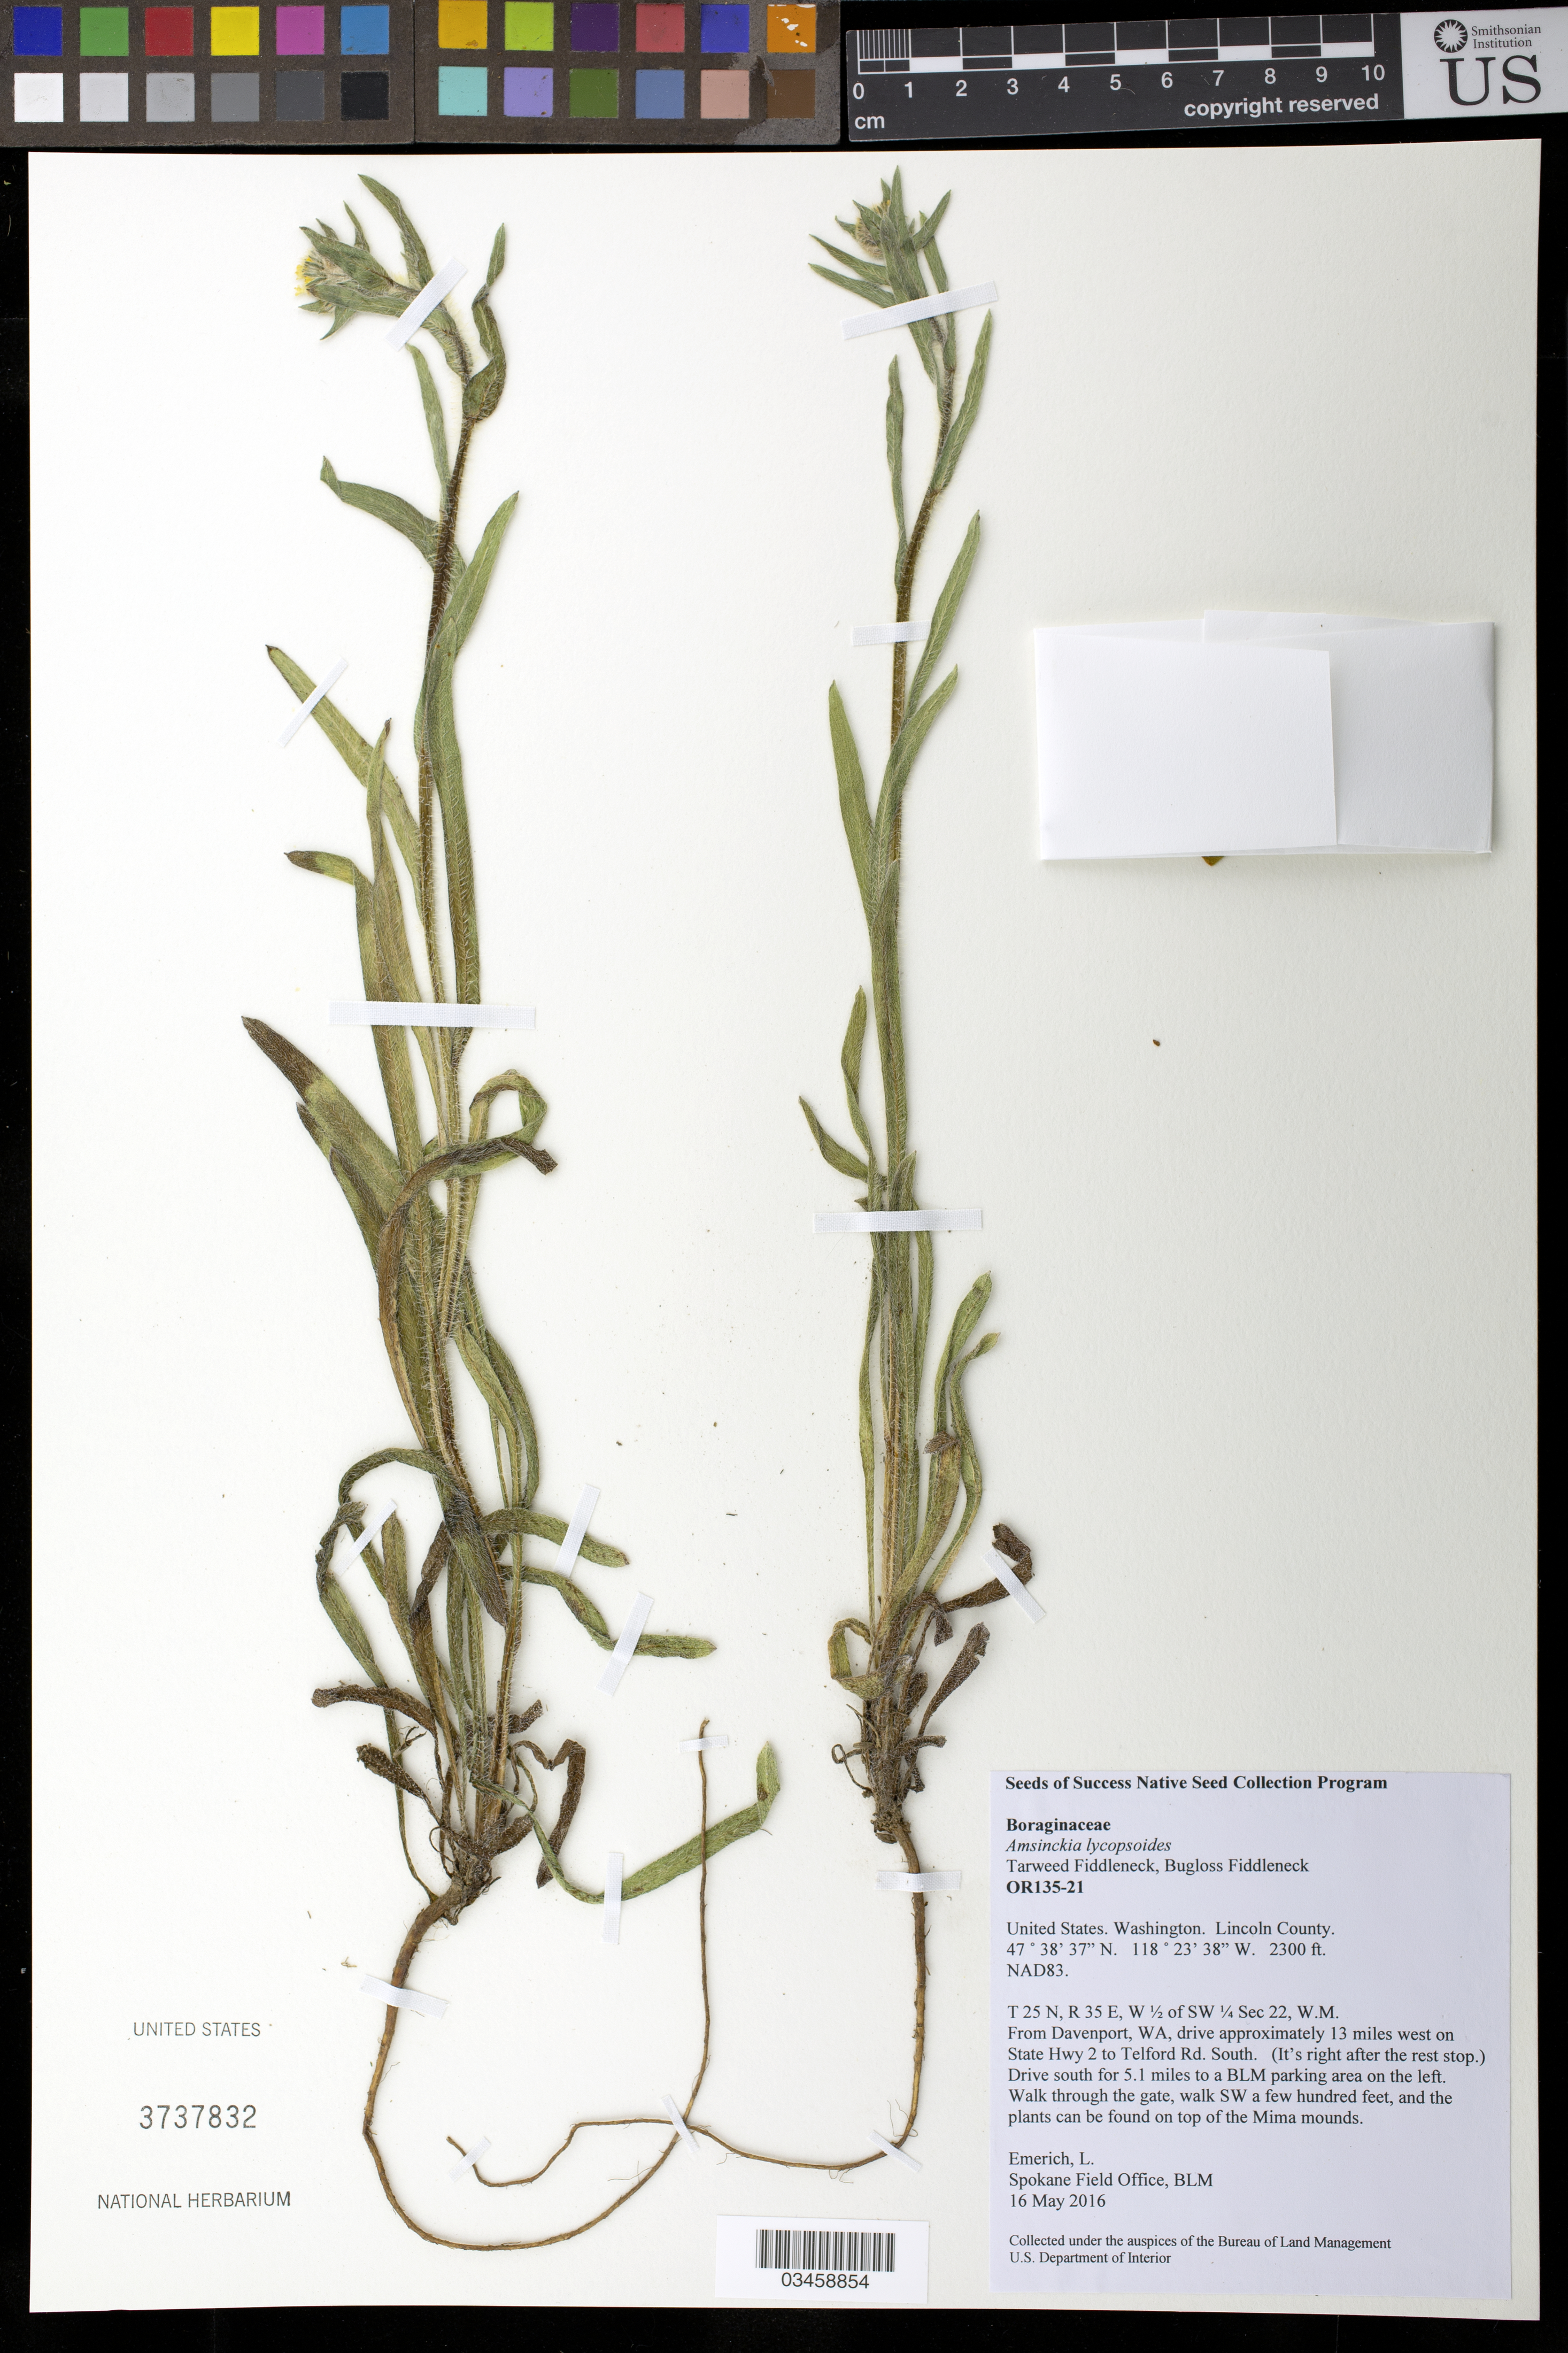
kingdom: Plantae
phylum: Tracheophyta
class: Magnoliopsida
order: Boraginales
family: Boraginaceae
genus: Amsinckia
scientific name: Amsinckia lycopsoides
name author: Lehm.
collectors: L. Emerich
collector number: OR135-21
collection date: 2016-05-16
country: United States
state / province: Washington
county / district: Lincoln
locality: From Davenport 13 mi. W on Hwy 2 to S Telford Rd, 5.1 mi. S to the BLM parking area. T25N, R35E, W1/2 of SW1/4 Sec 22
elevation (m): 701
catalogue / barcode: US 3737832